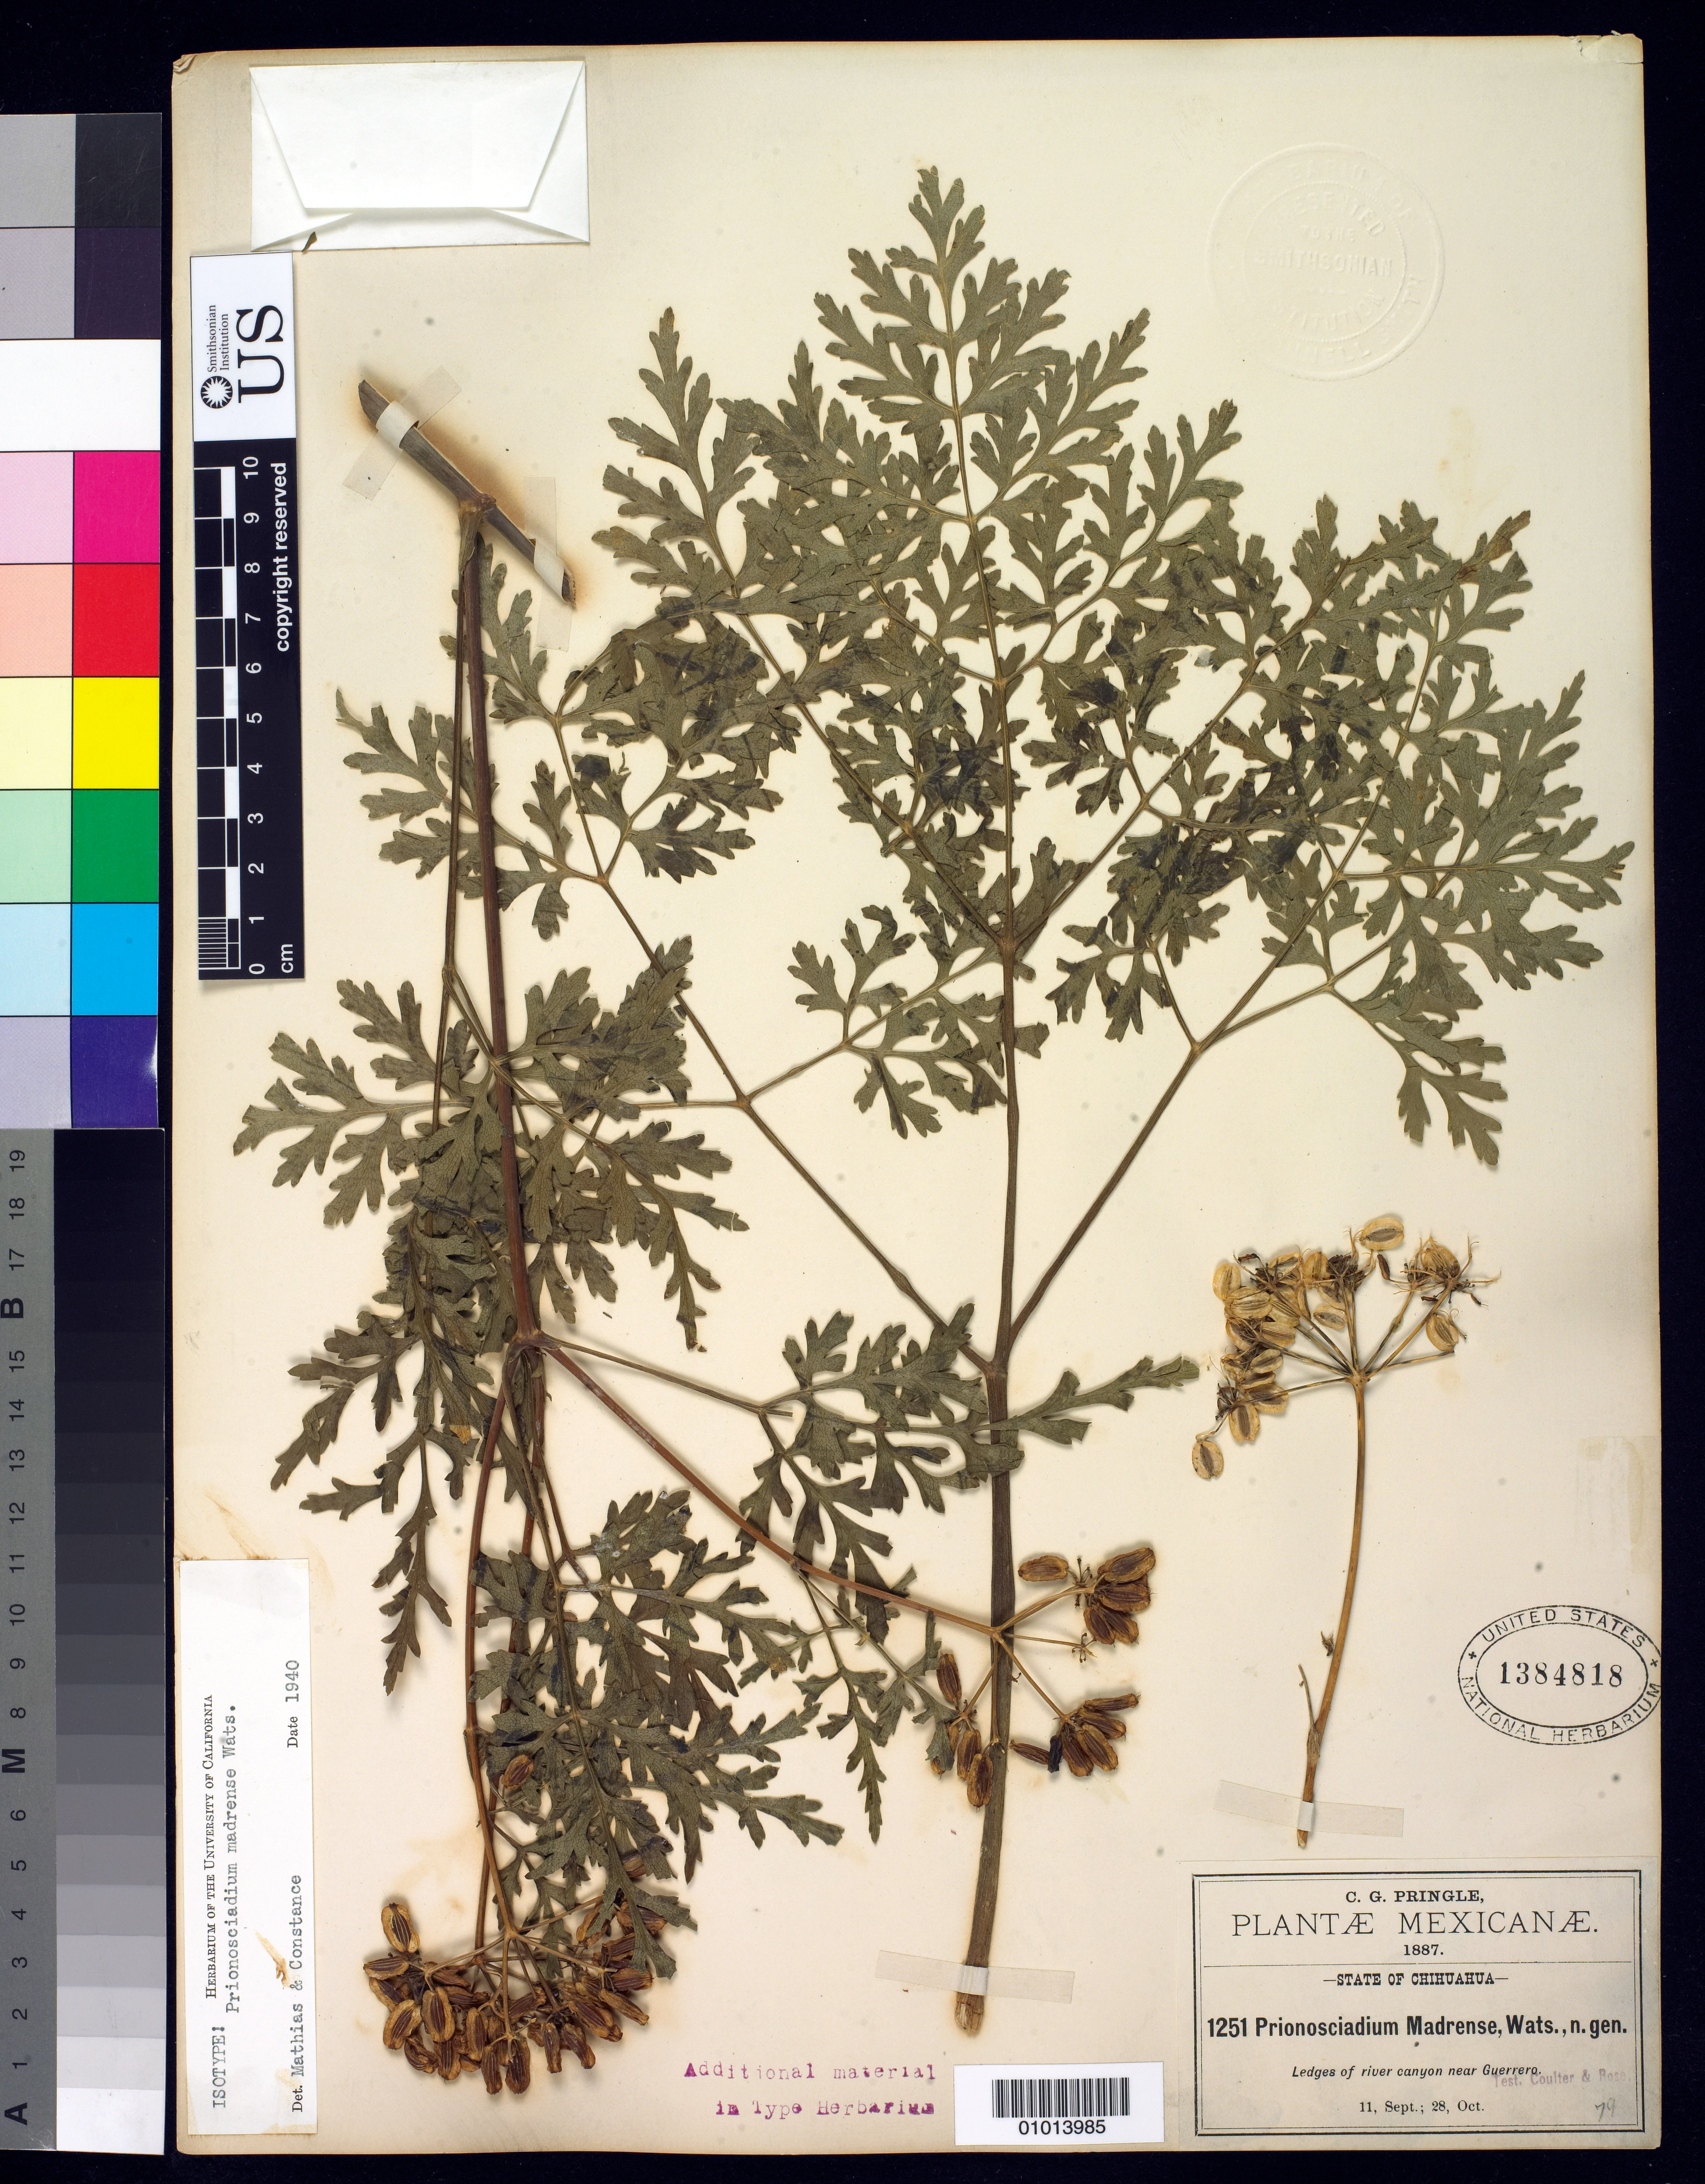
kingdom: Plantae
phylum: Tracheophyta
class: Magnoliopsida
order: Apiales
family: Apiaceae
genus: Prionosciadium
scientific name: Prionosciadium madrense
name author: S. Watson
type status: Syntype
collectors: C. G. Pringle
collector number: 1251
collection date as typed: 11 Sep 1887 to 28 Oct 1887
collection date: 1887-09-11,1887-10-28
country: Mexico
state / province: Chihuahua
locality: Ledges of river canyon near Guerrero.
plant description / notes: Protologue cites single collection (Pringle 1251) with two collection dates ("Sept. and Oct., 1887"); label also indicates collections on 2 dates, implying syntypes rather than isotypes.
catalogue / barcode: US 1384818